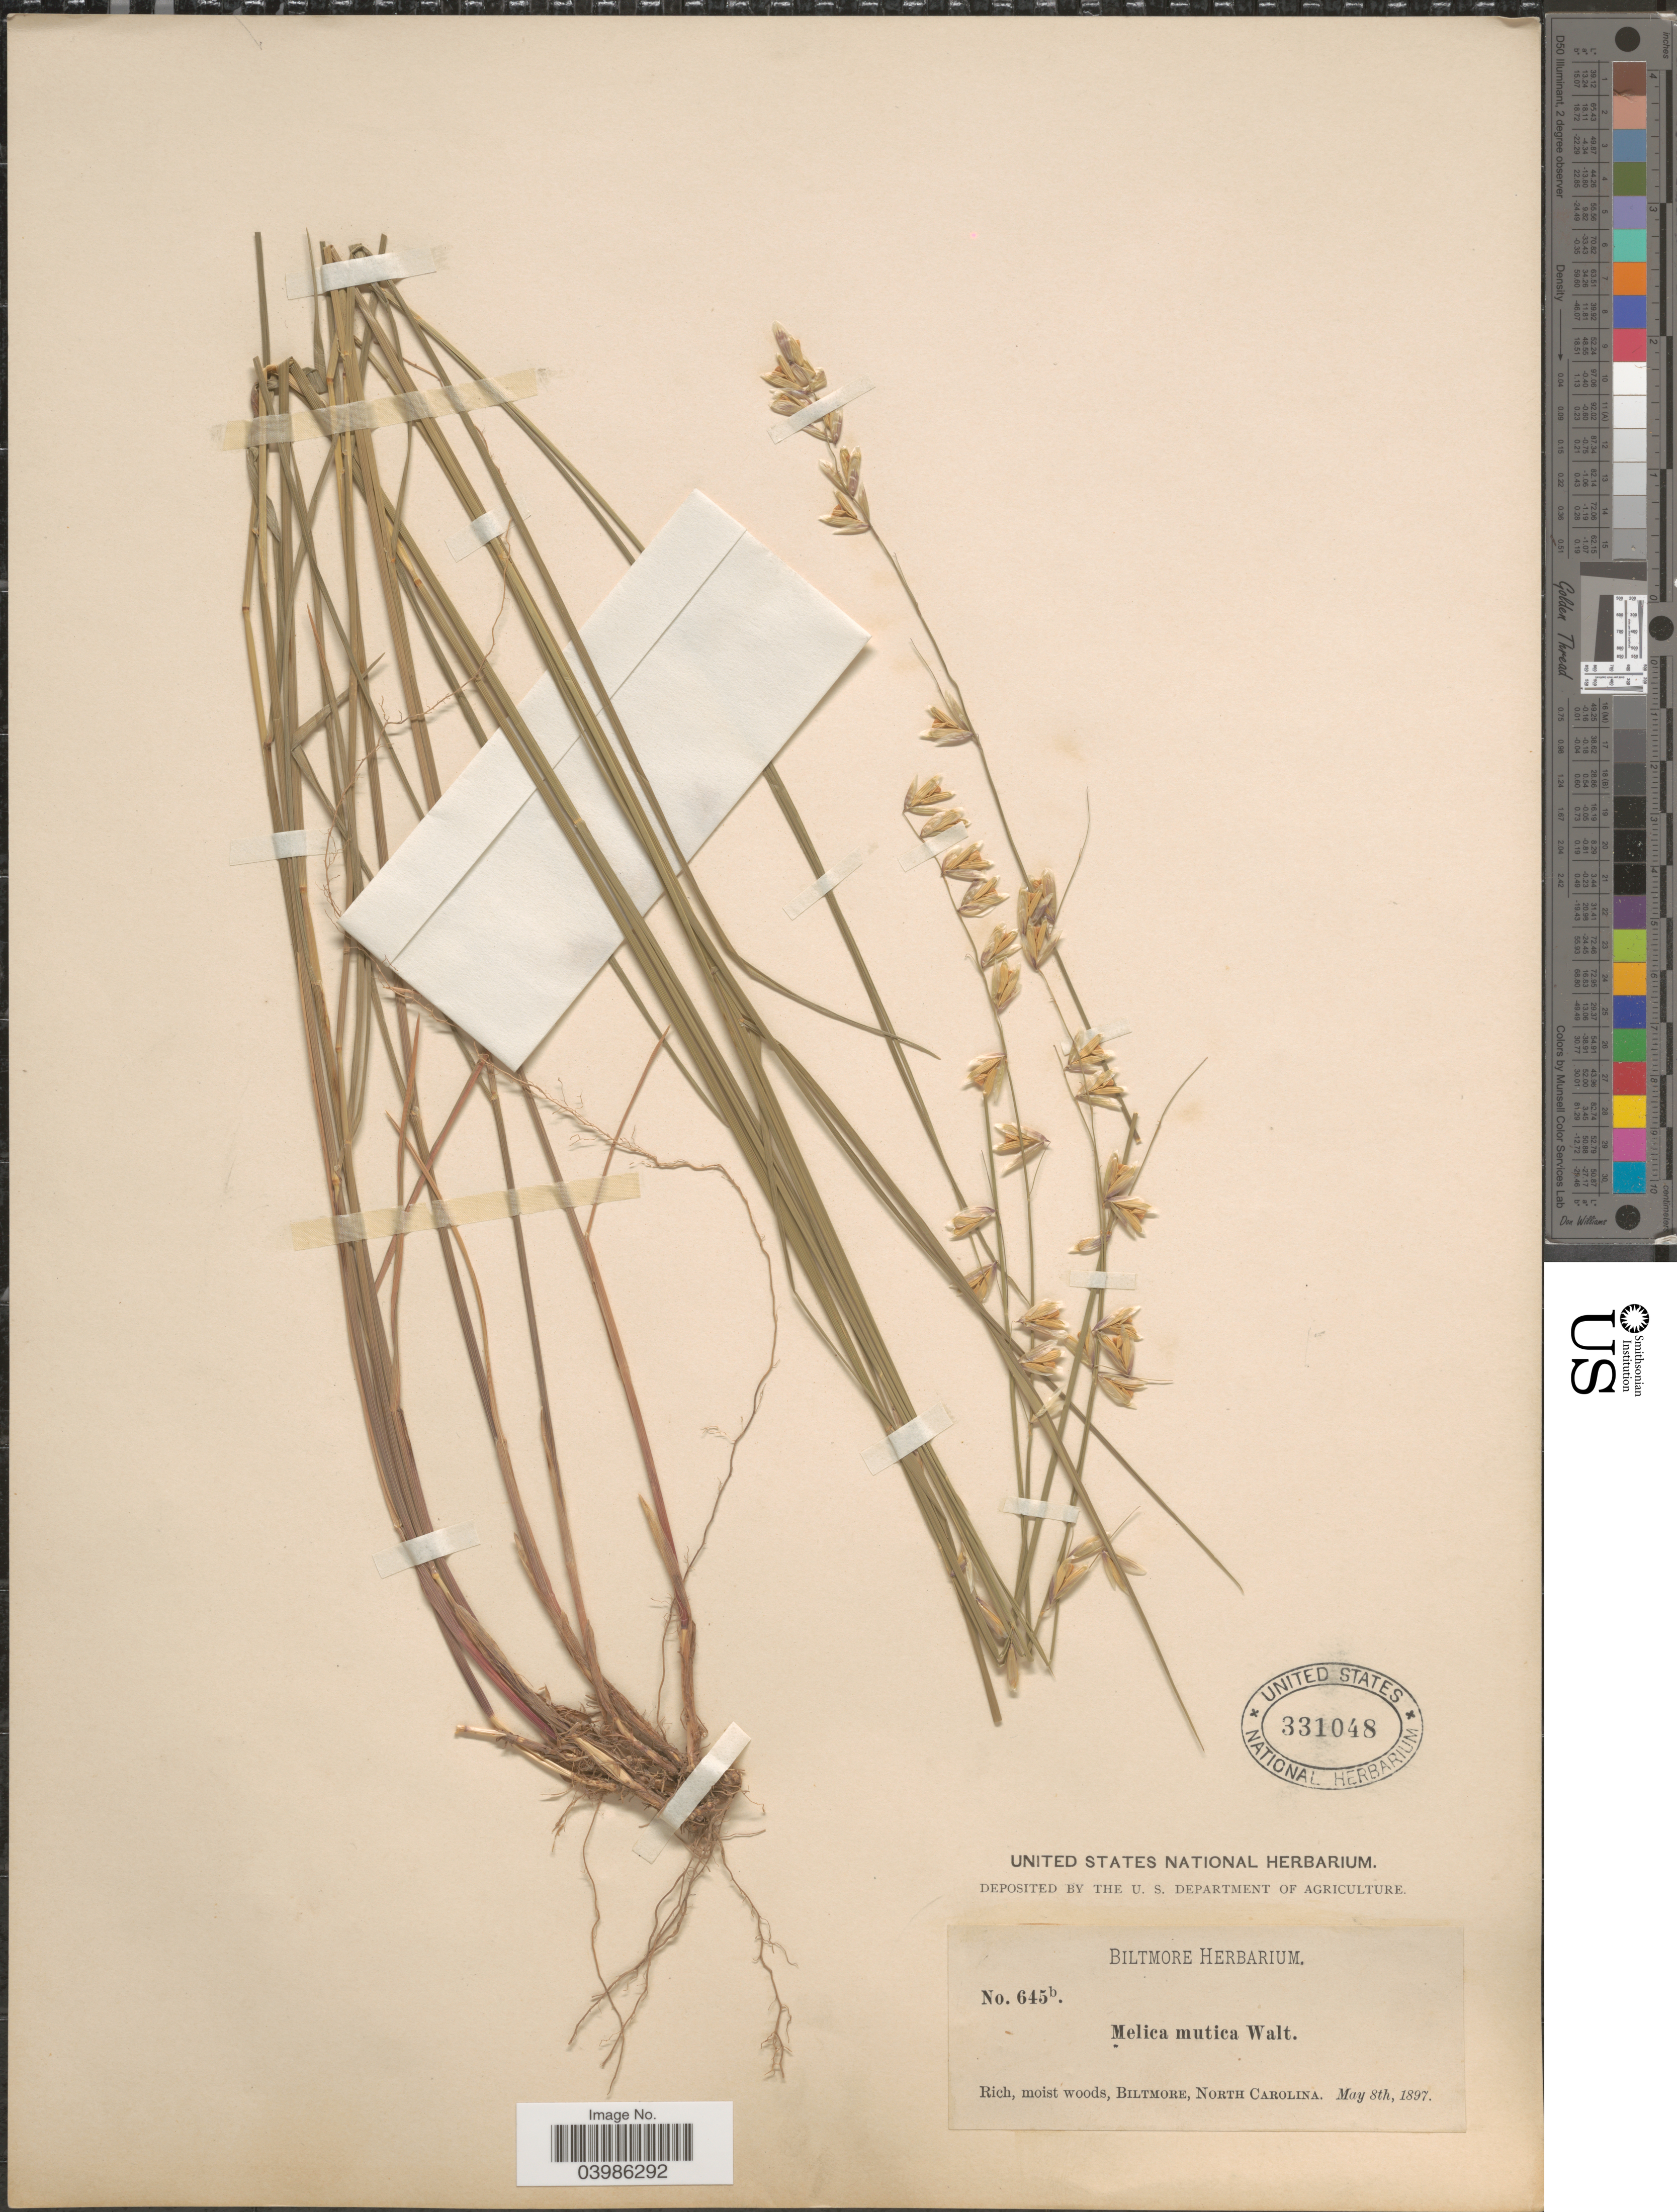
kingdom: Plantae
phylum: Tracheophyta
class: Liliopsida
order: Poales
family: Poaceae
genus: Melica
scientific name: Melica mutica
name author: Walter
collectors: ex herb. Biltmore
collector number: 645b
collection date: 1897-05-08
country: United States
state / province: North Carolina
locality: Rich, moist woods, Biltmore.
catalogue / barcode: US 331048